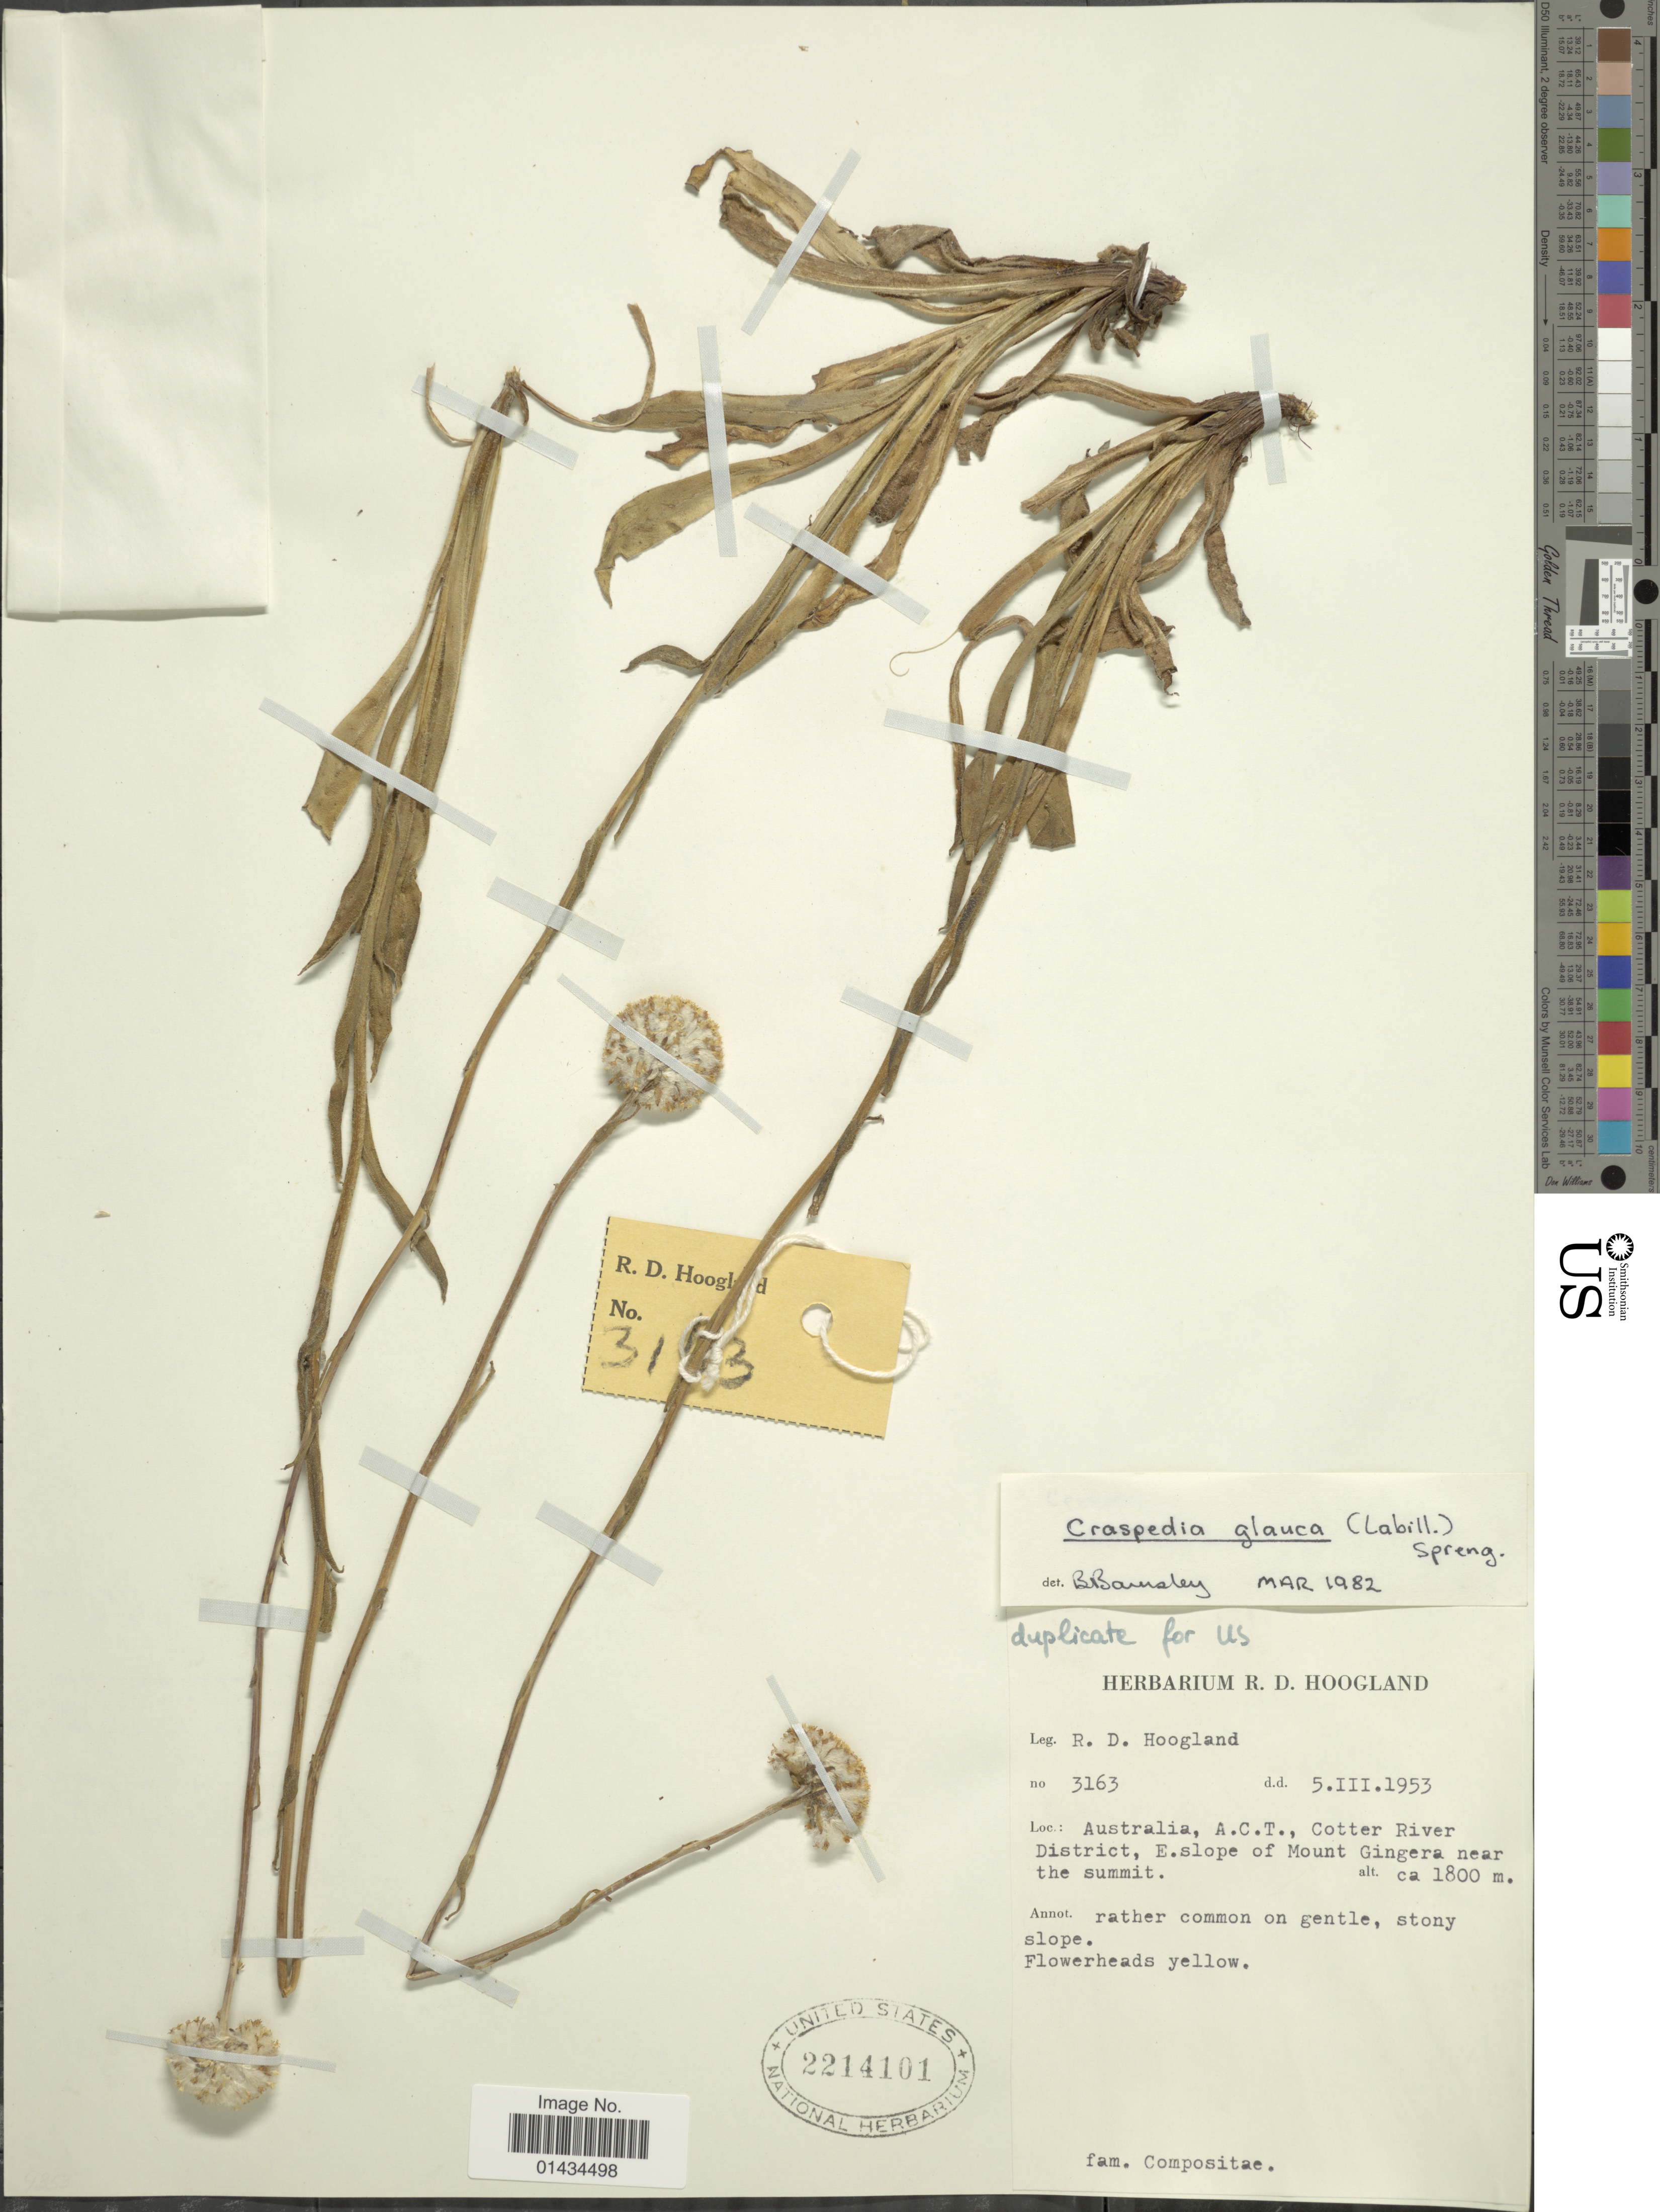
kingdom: Plantae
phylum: Tracheophyta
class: Magnoliopsida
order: Asterales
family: Asteraceae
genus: Craspedia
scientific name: Craspedia glauca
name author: (Labill.) Spreng.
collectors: R. D. Hoogland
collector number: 3163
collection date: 1953-08-05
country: Australia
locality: A.C.T., Cotter River District, E. slope of Mount Gingera near the summit, stony slope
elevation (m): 1800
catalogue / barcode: US 2214101